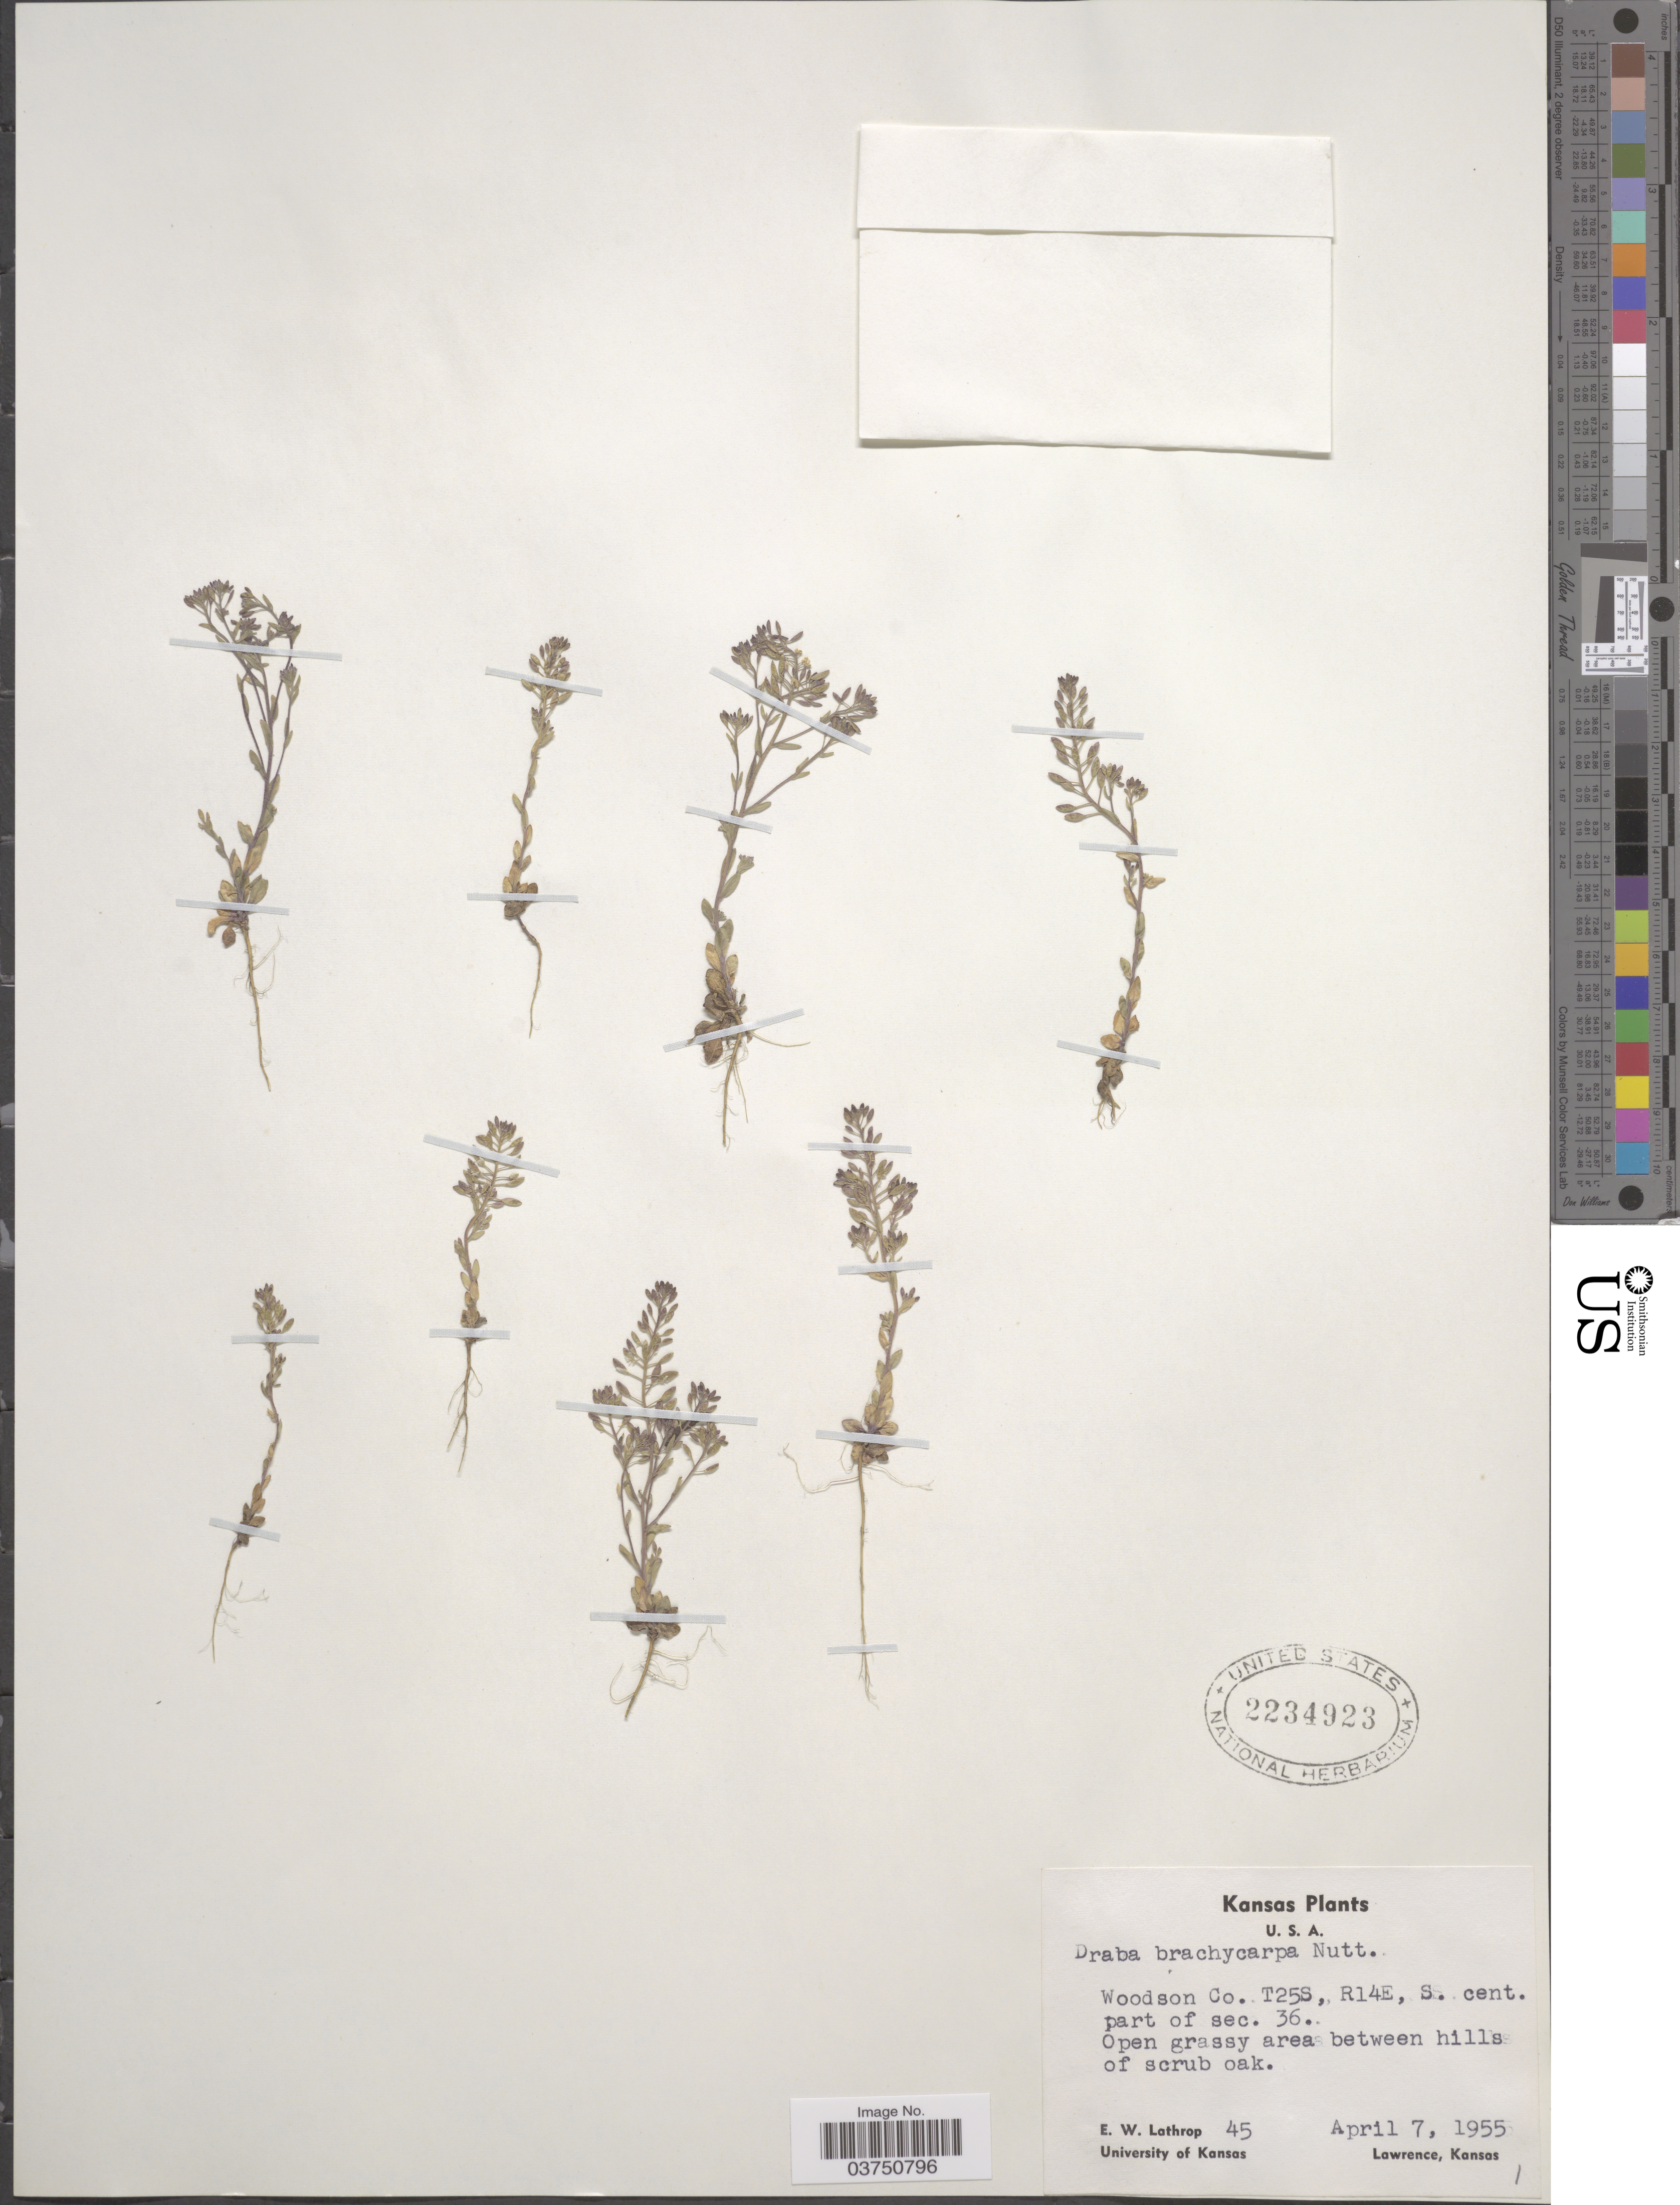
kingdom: Plantae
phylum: Tracheophyta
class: Magnoliopsida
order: Brassicales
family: Brassicaceae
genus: Draba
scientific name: Draba brachycarpa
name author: (Nutt.) Torr. & A. Gray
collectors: E. W. Lathrop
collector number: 45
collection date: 1955-04-07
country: United States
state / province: Kansas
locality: Woodson Co. T25S, R14E, S. cent. part of sec. 36.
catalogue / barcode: US 2234923